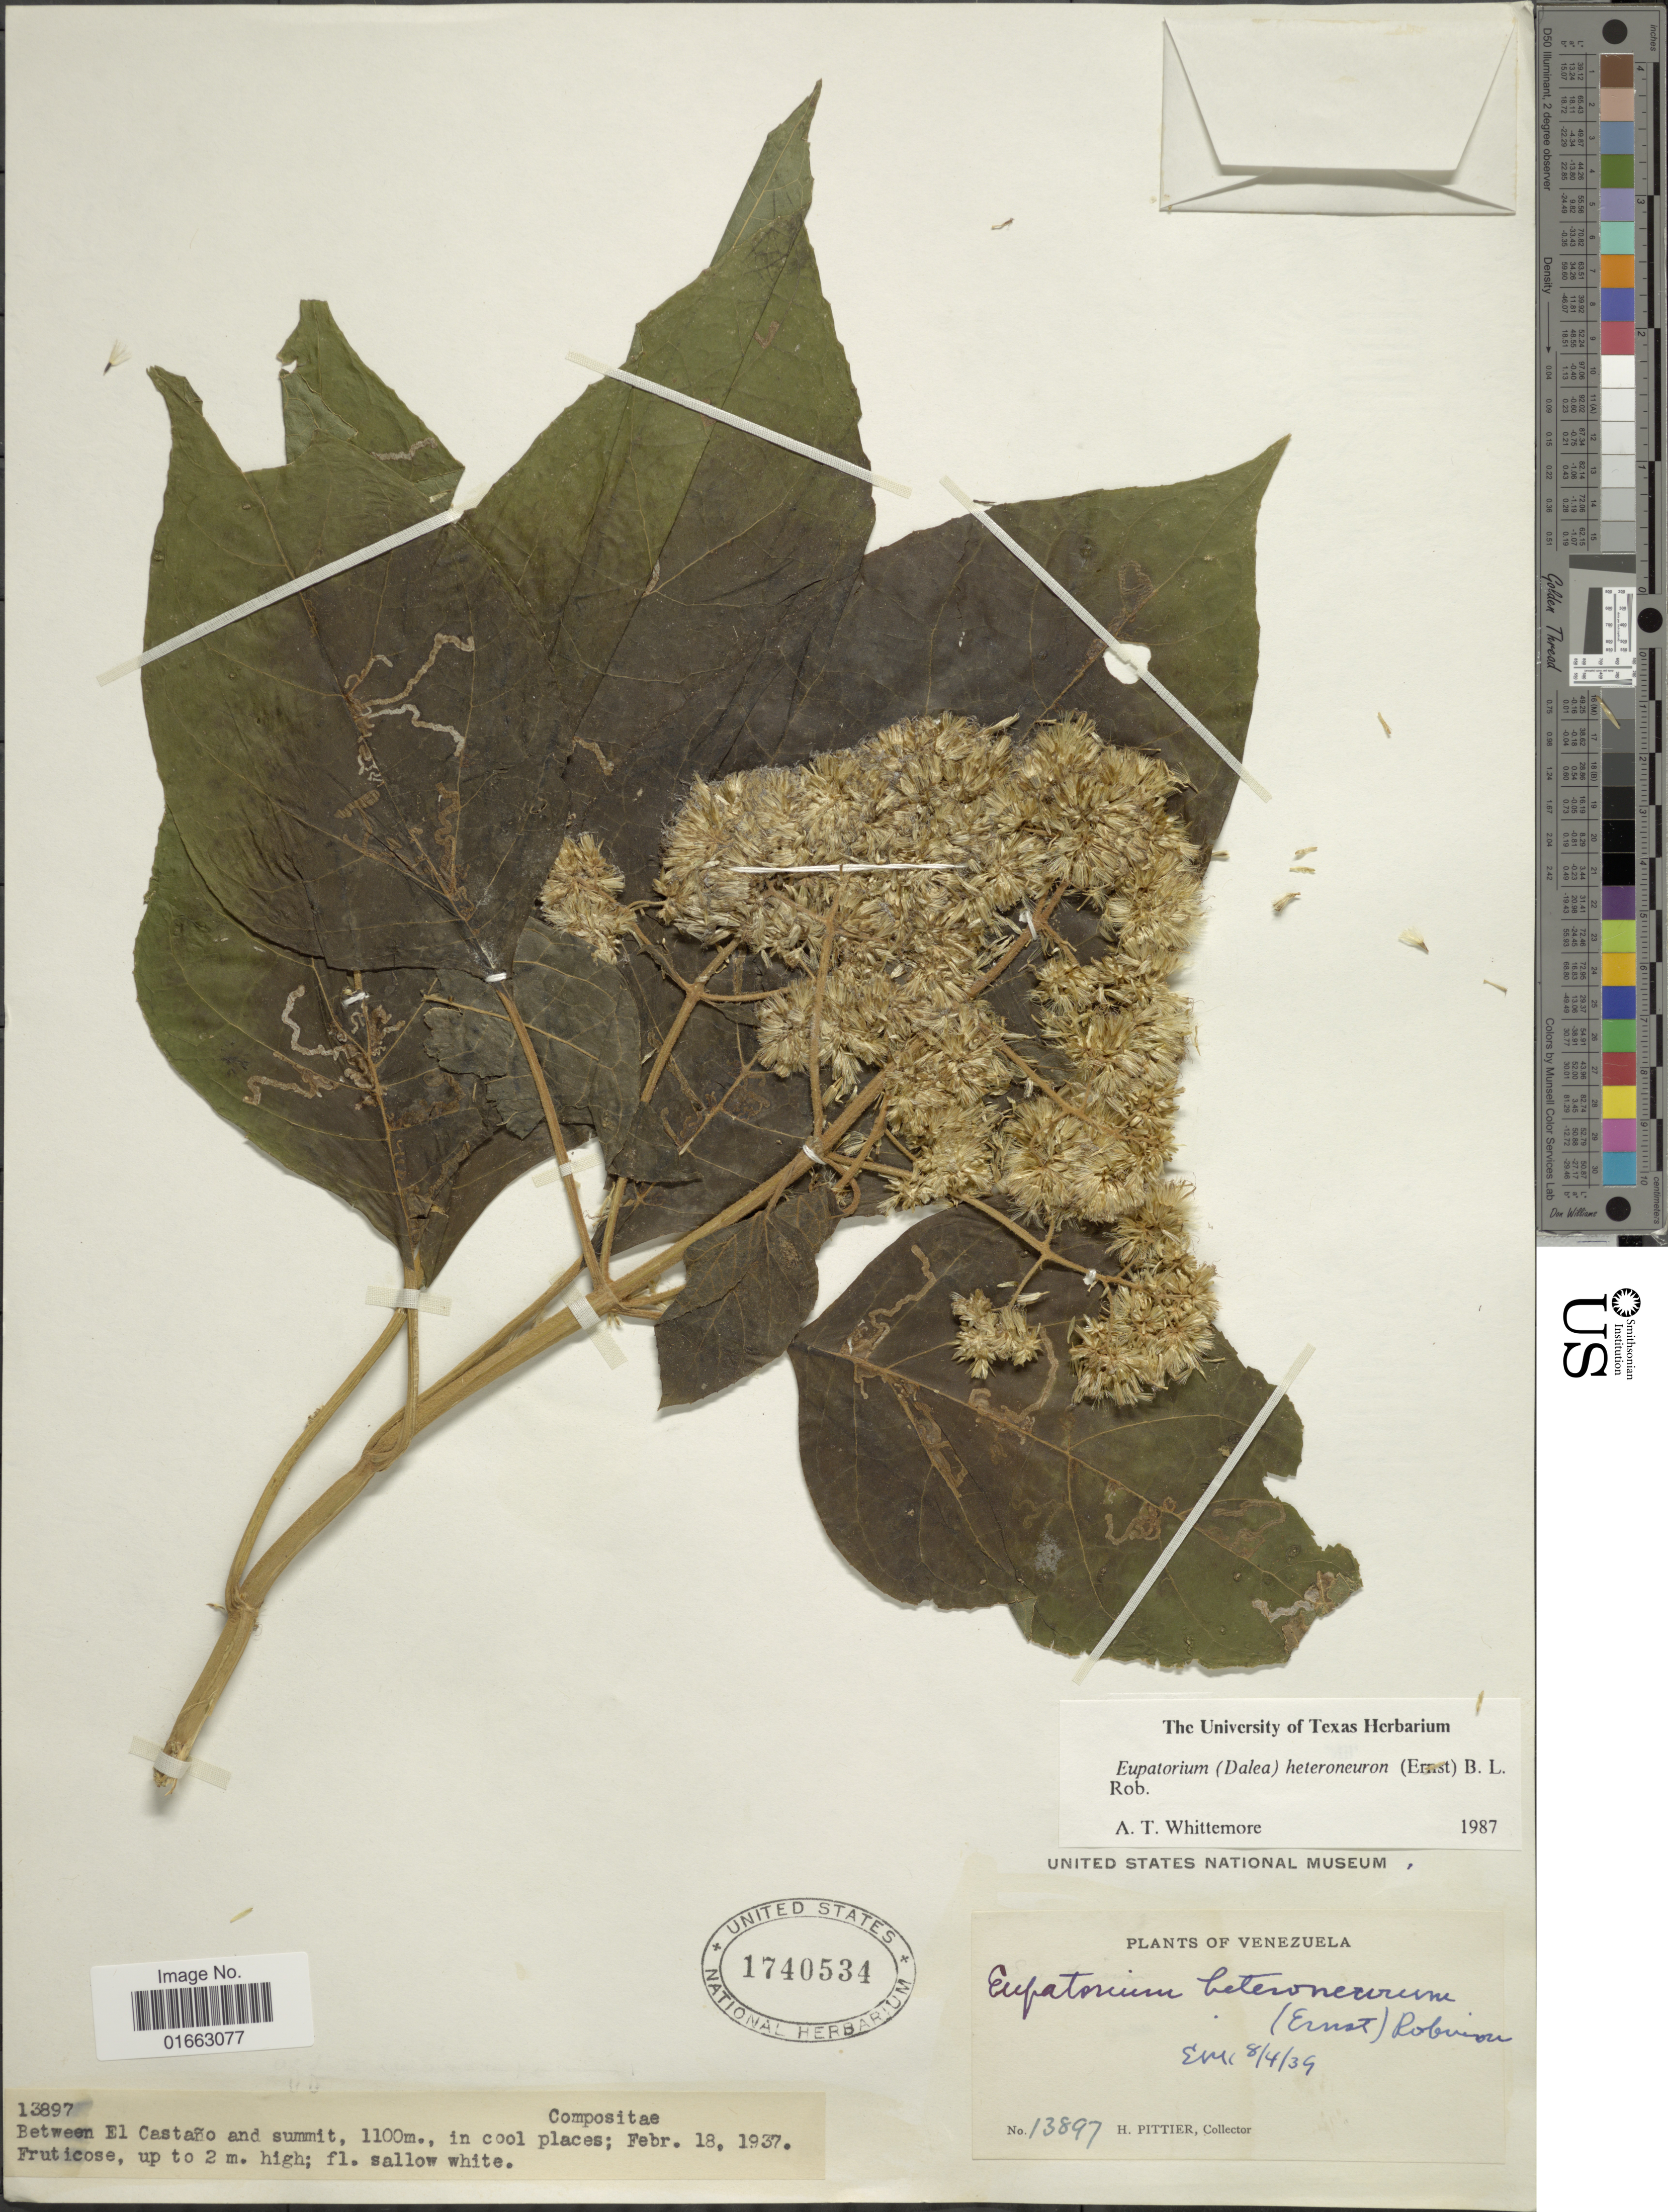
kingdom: Plantae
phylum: Tracheophyta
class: Magnoliopsida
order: Asterales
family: Asteraceae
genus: Critonia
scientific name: Critonia heteroneura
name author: Ernst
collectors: H. F. Pittier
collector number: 13897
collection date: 1937-02-18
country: Venezuela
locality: Between El Castaño and summit, in cool places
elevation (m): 1100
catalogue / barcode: US 1740534